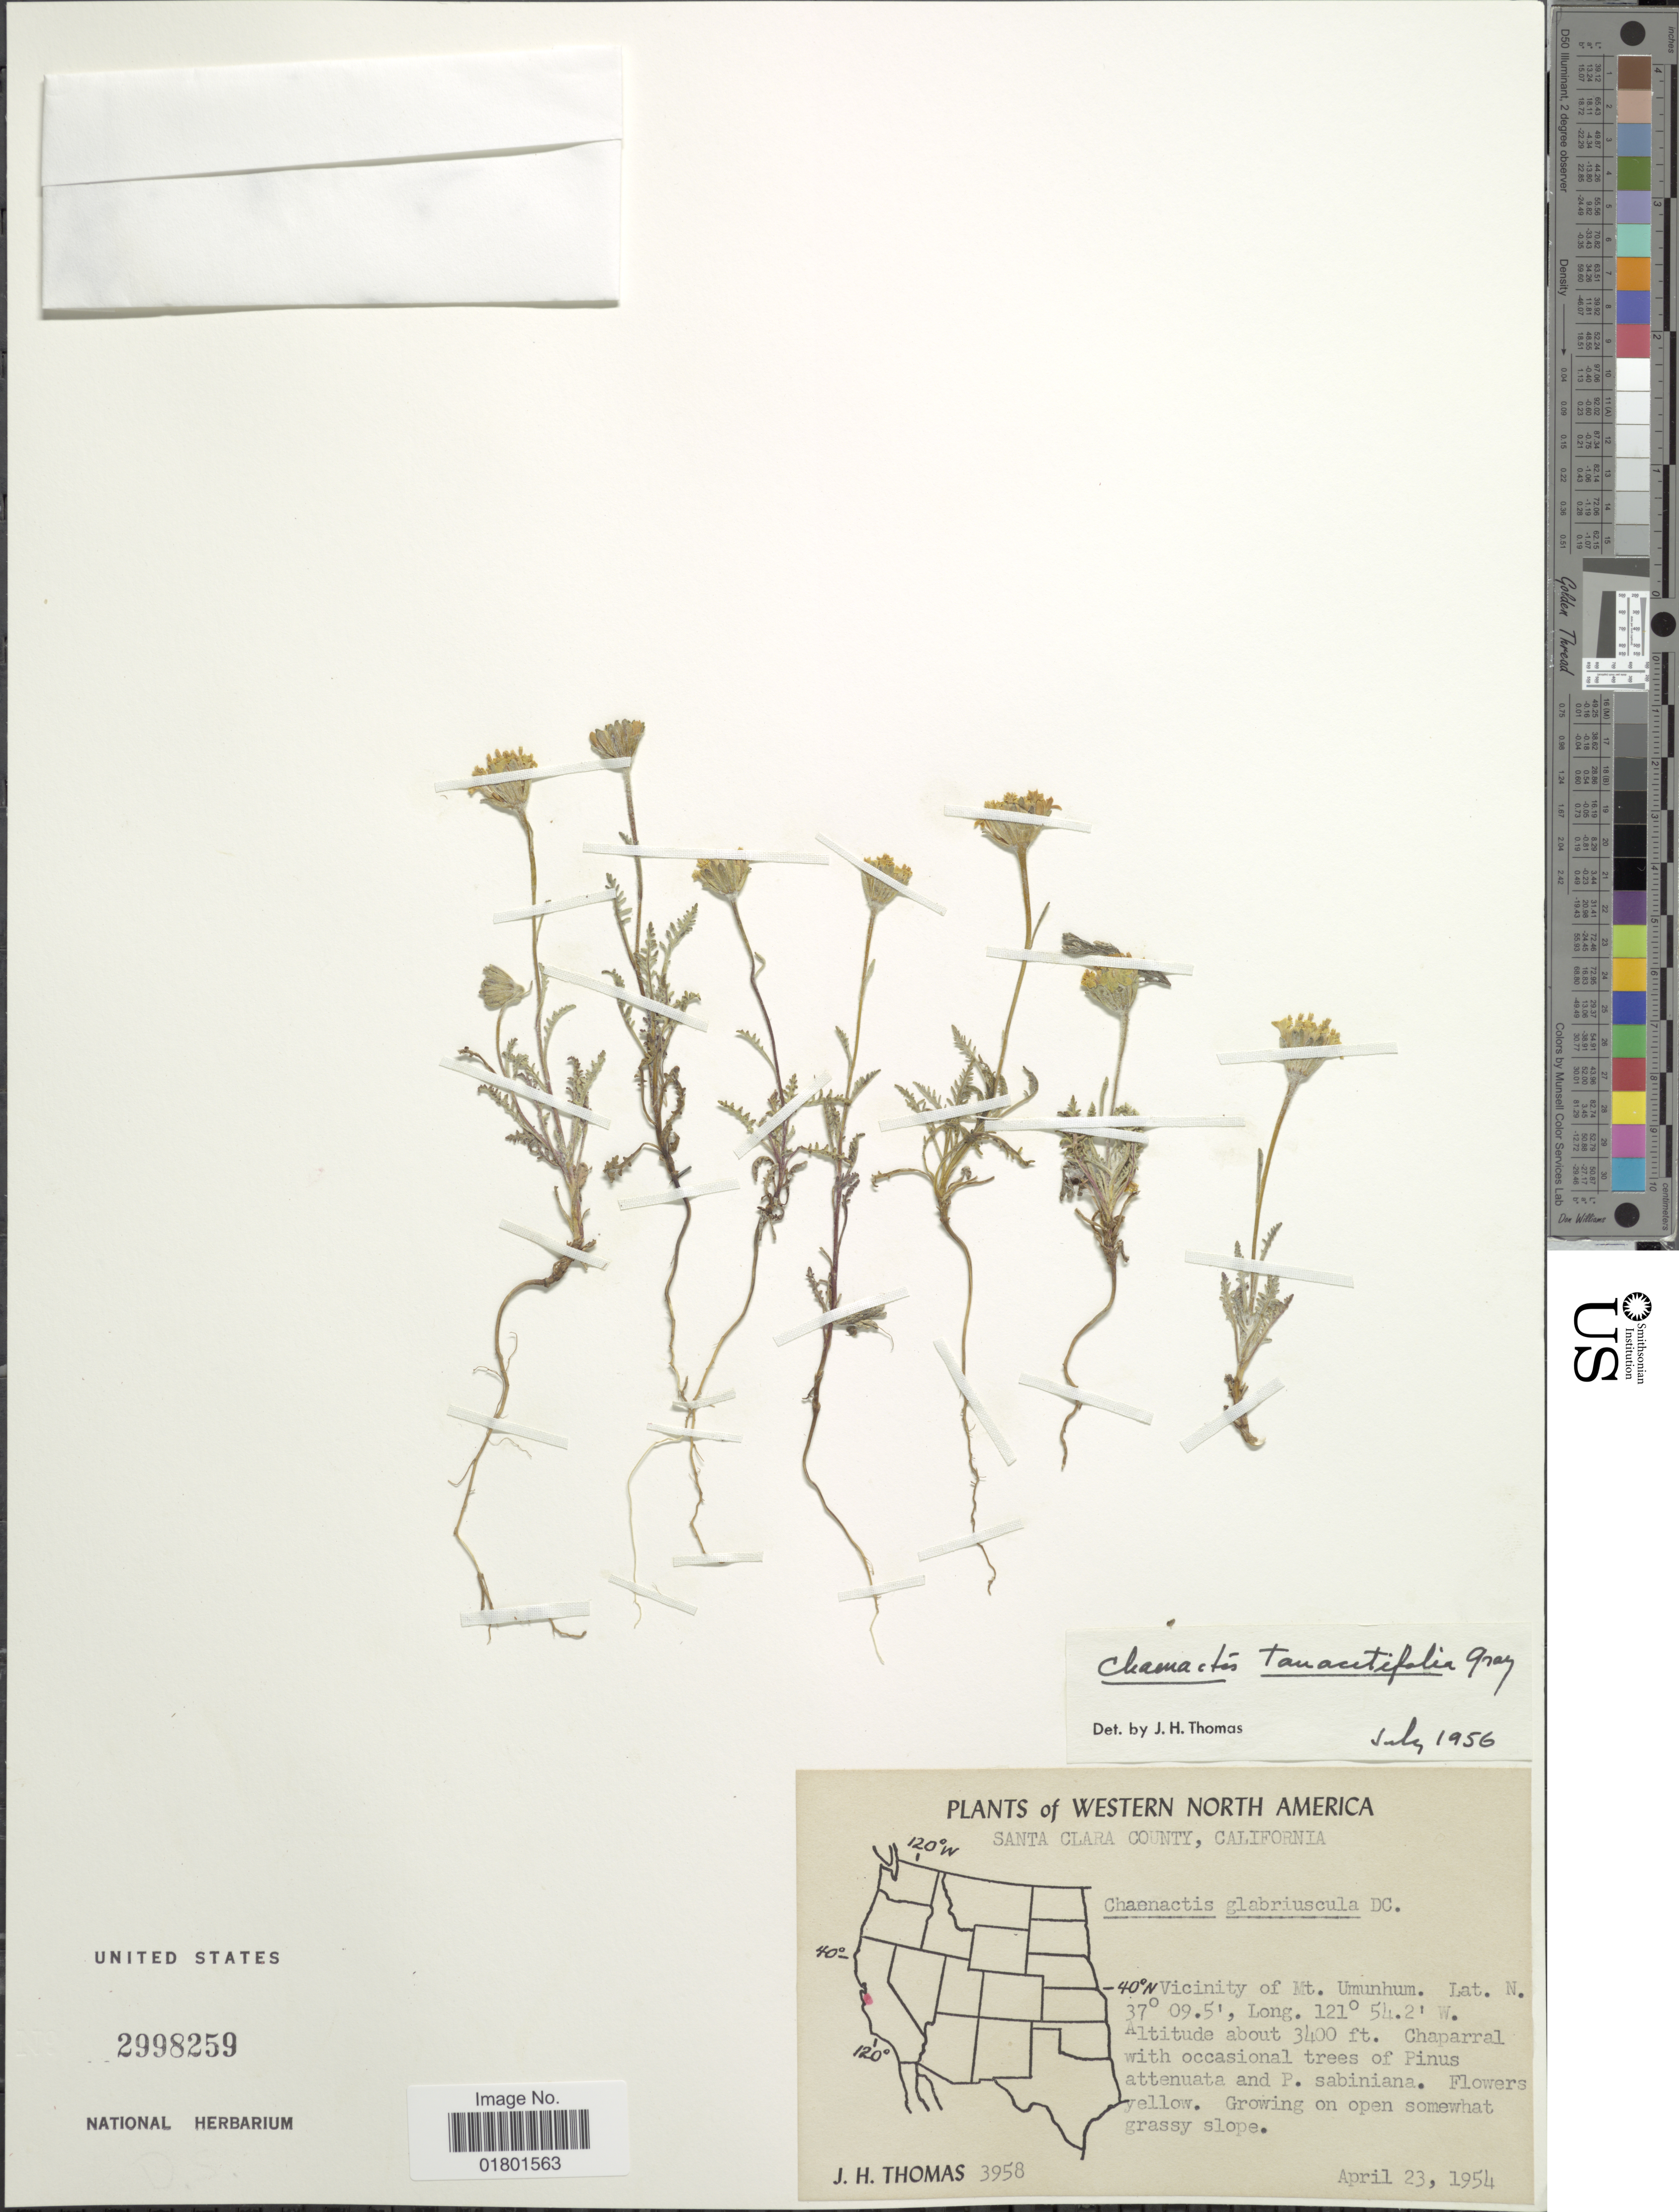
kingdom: Plantae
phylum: Tracheophyta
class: Magnoliopsida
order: Asterales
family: Asteraceae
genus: Chaenactis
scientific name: Chaenactis tanacetifolia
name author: A. Gray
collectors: J. H. Thomas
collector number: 3958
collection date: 1954-04-23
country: United States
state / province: California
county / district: Santa Clara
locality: Western North America, Santa Clara County, vicinity of Mt. Umunhum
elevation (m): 1036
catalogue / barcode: US 2998259